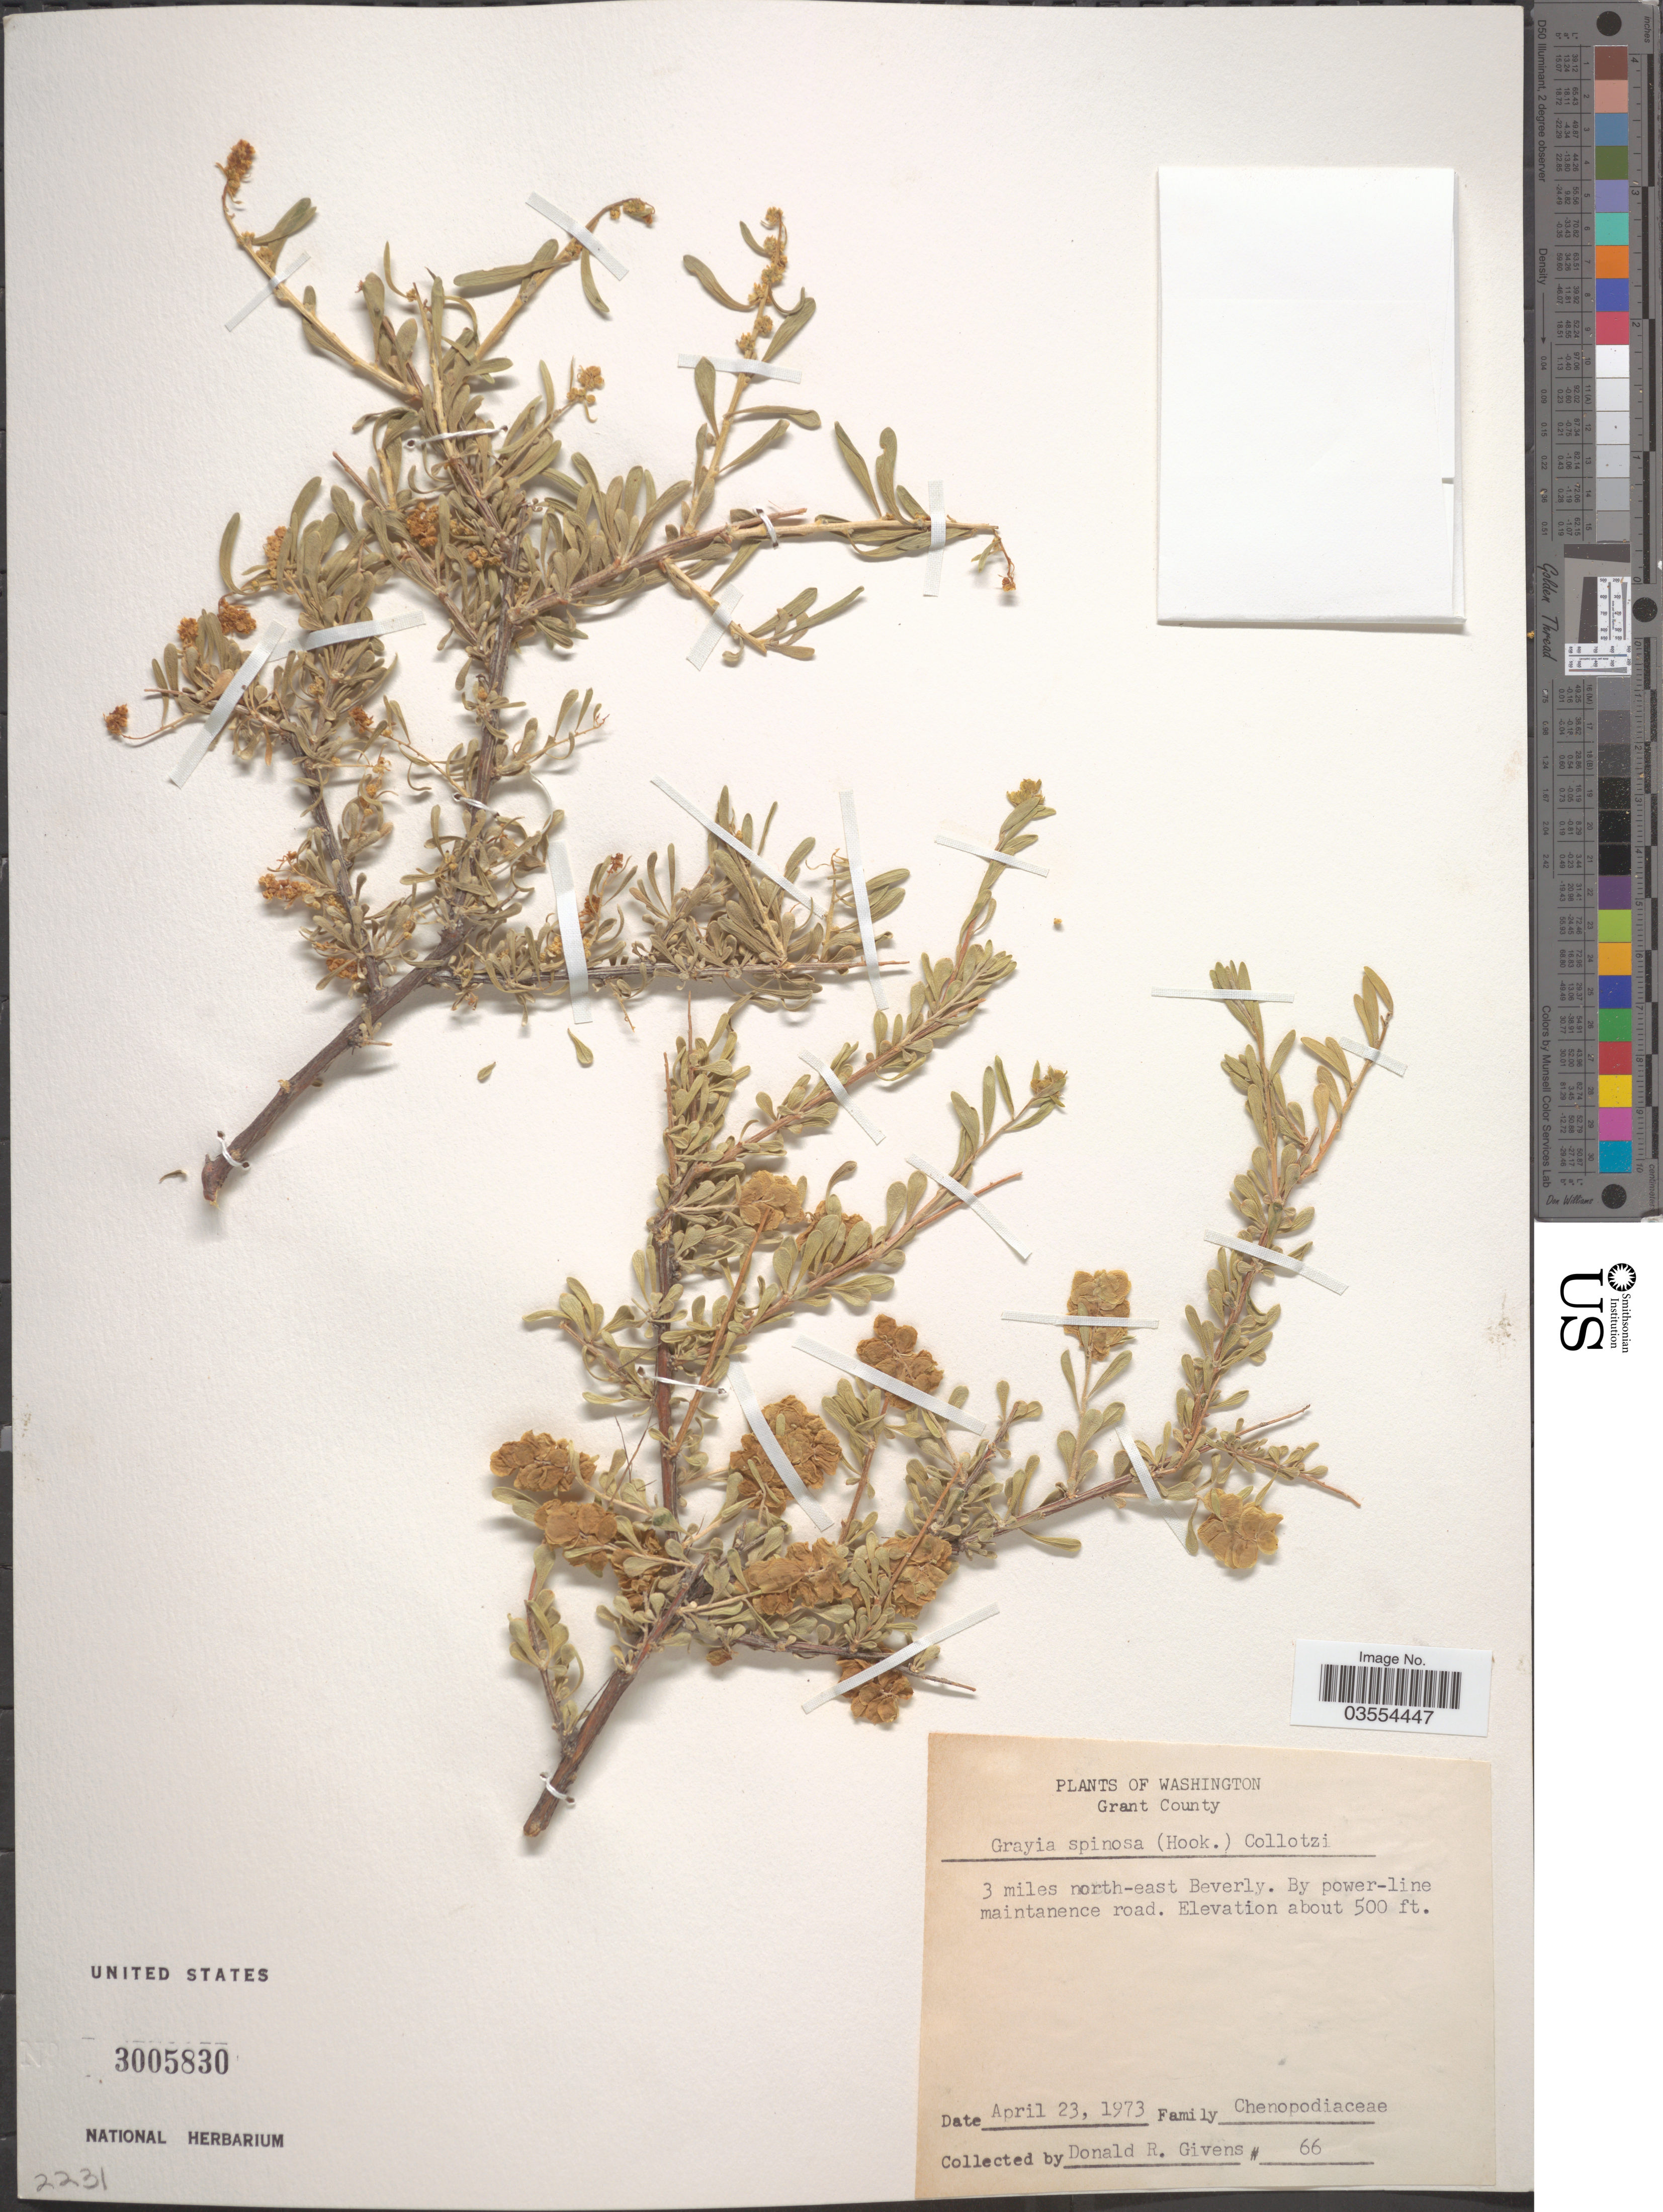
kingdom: Plantae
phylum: Tracheophyta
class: Magnoliopsida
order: Caryophyllales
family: Amaranthaceae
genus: Grayia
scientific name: Grayia spinosa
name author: (Hook.) Moq.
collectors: D. Givens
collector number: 66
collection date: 1973-04-23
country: United States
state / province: Washington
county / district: Grant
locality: Grant County. 3 miles north-east Beverly. By power-line maintenance road.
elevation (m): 152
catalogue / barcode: US 3005830